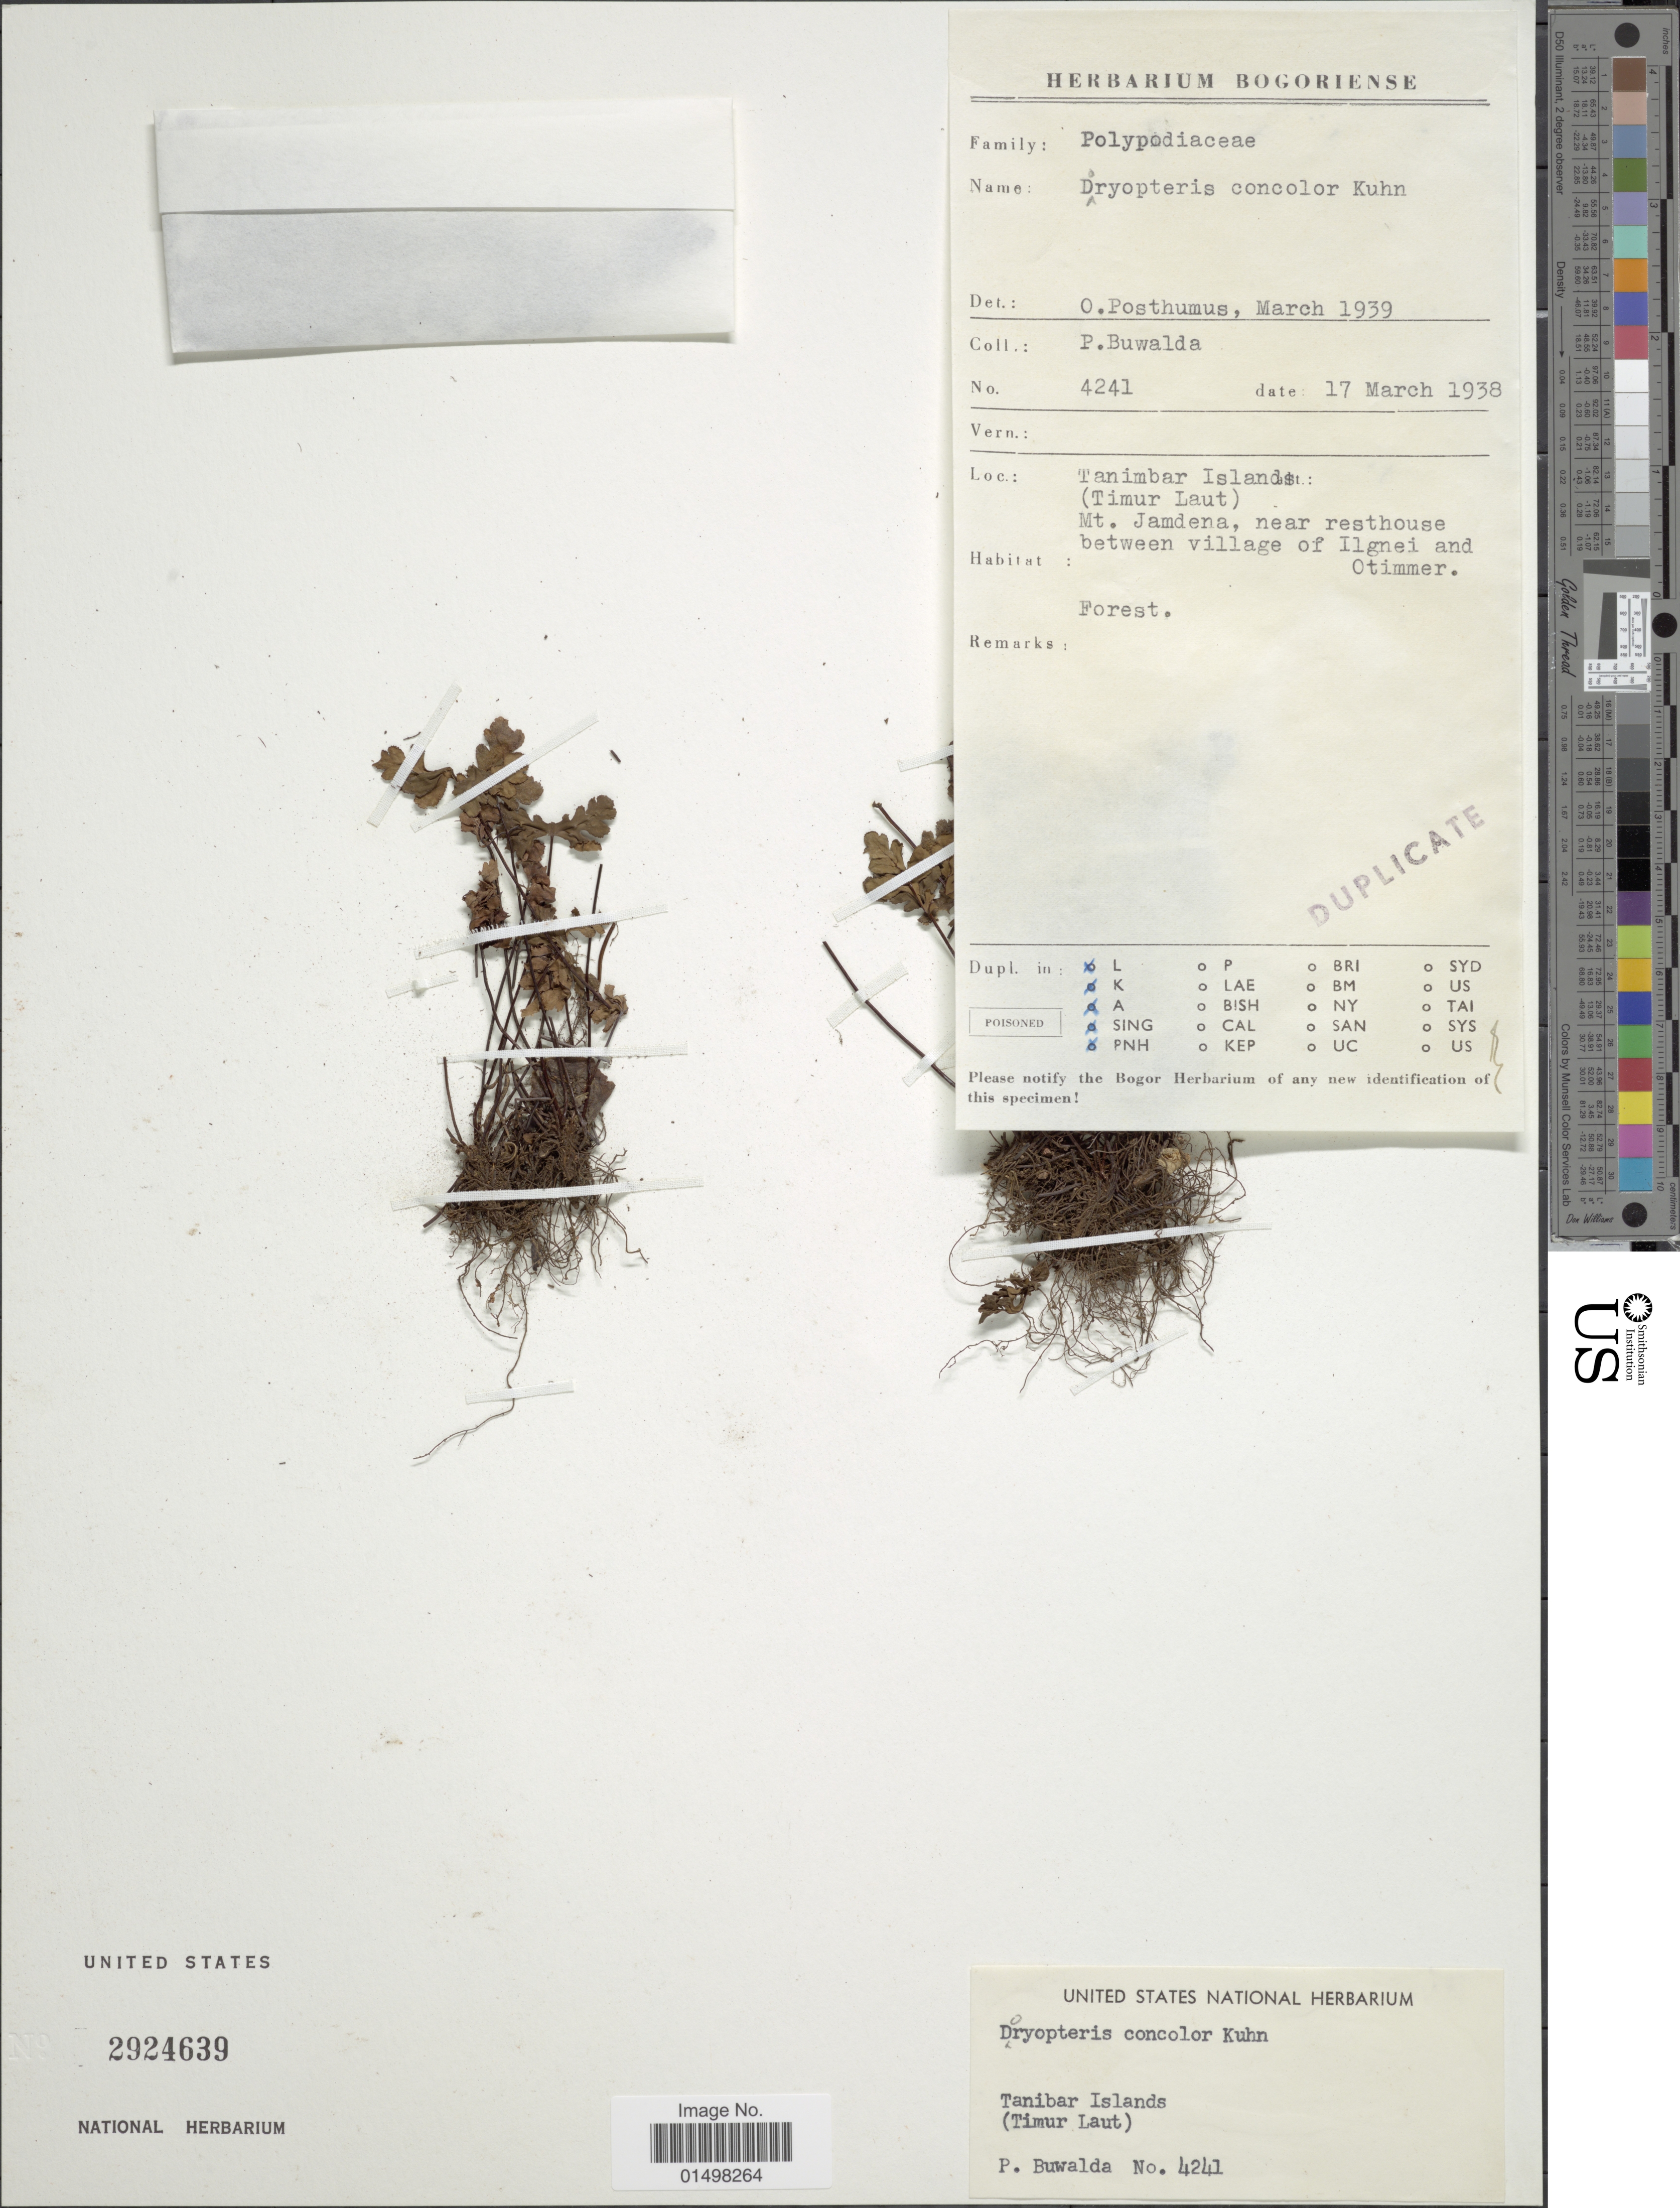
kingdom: Plantae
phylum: Tracheophyta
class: Polypodiopsida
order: Polypodiales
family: Pteridaceae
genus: Doryopteris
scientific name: Doryopteris concolor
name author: (Langsd. & Fisch.) Kuhn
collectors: P. Buwalda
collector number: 4241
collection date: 1938-03-17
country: Indonesia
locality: Tanibar Islands (Timur Laut). Mt. Jamdena, near nresthouse between village of Ilgnei and Otimmer.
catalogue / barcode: US 2924639